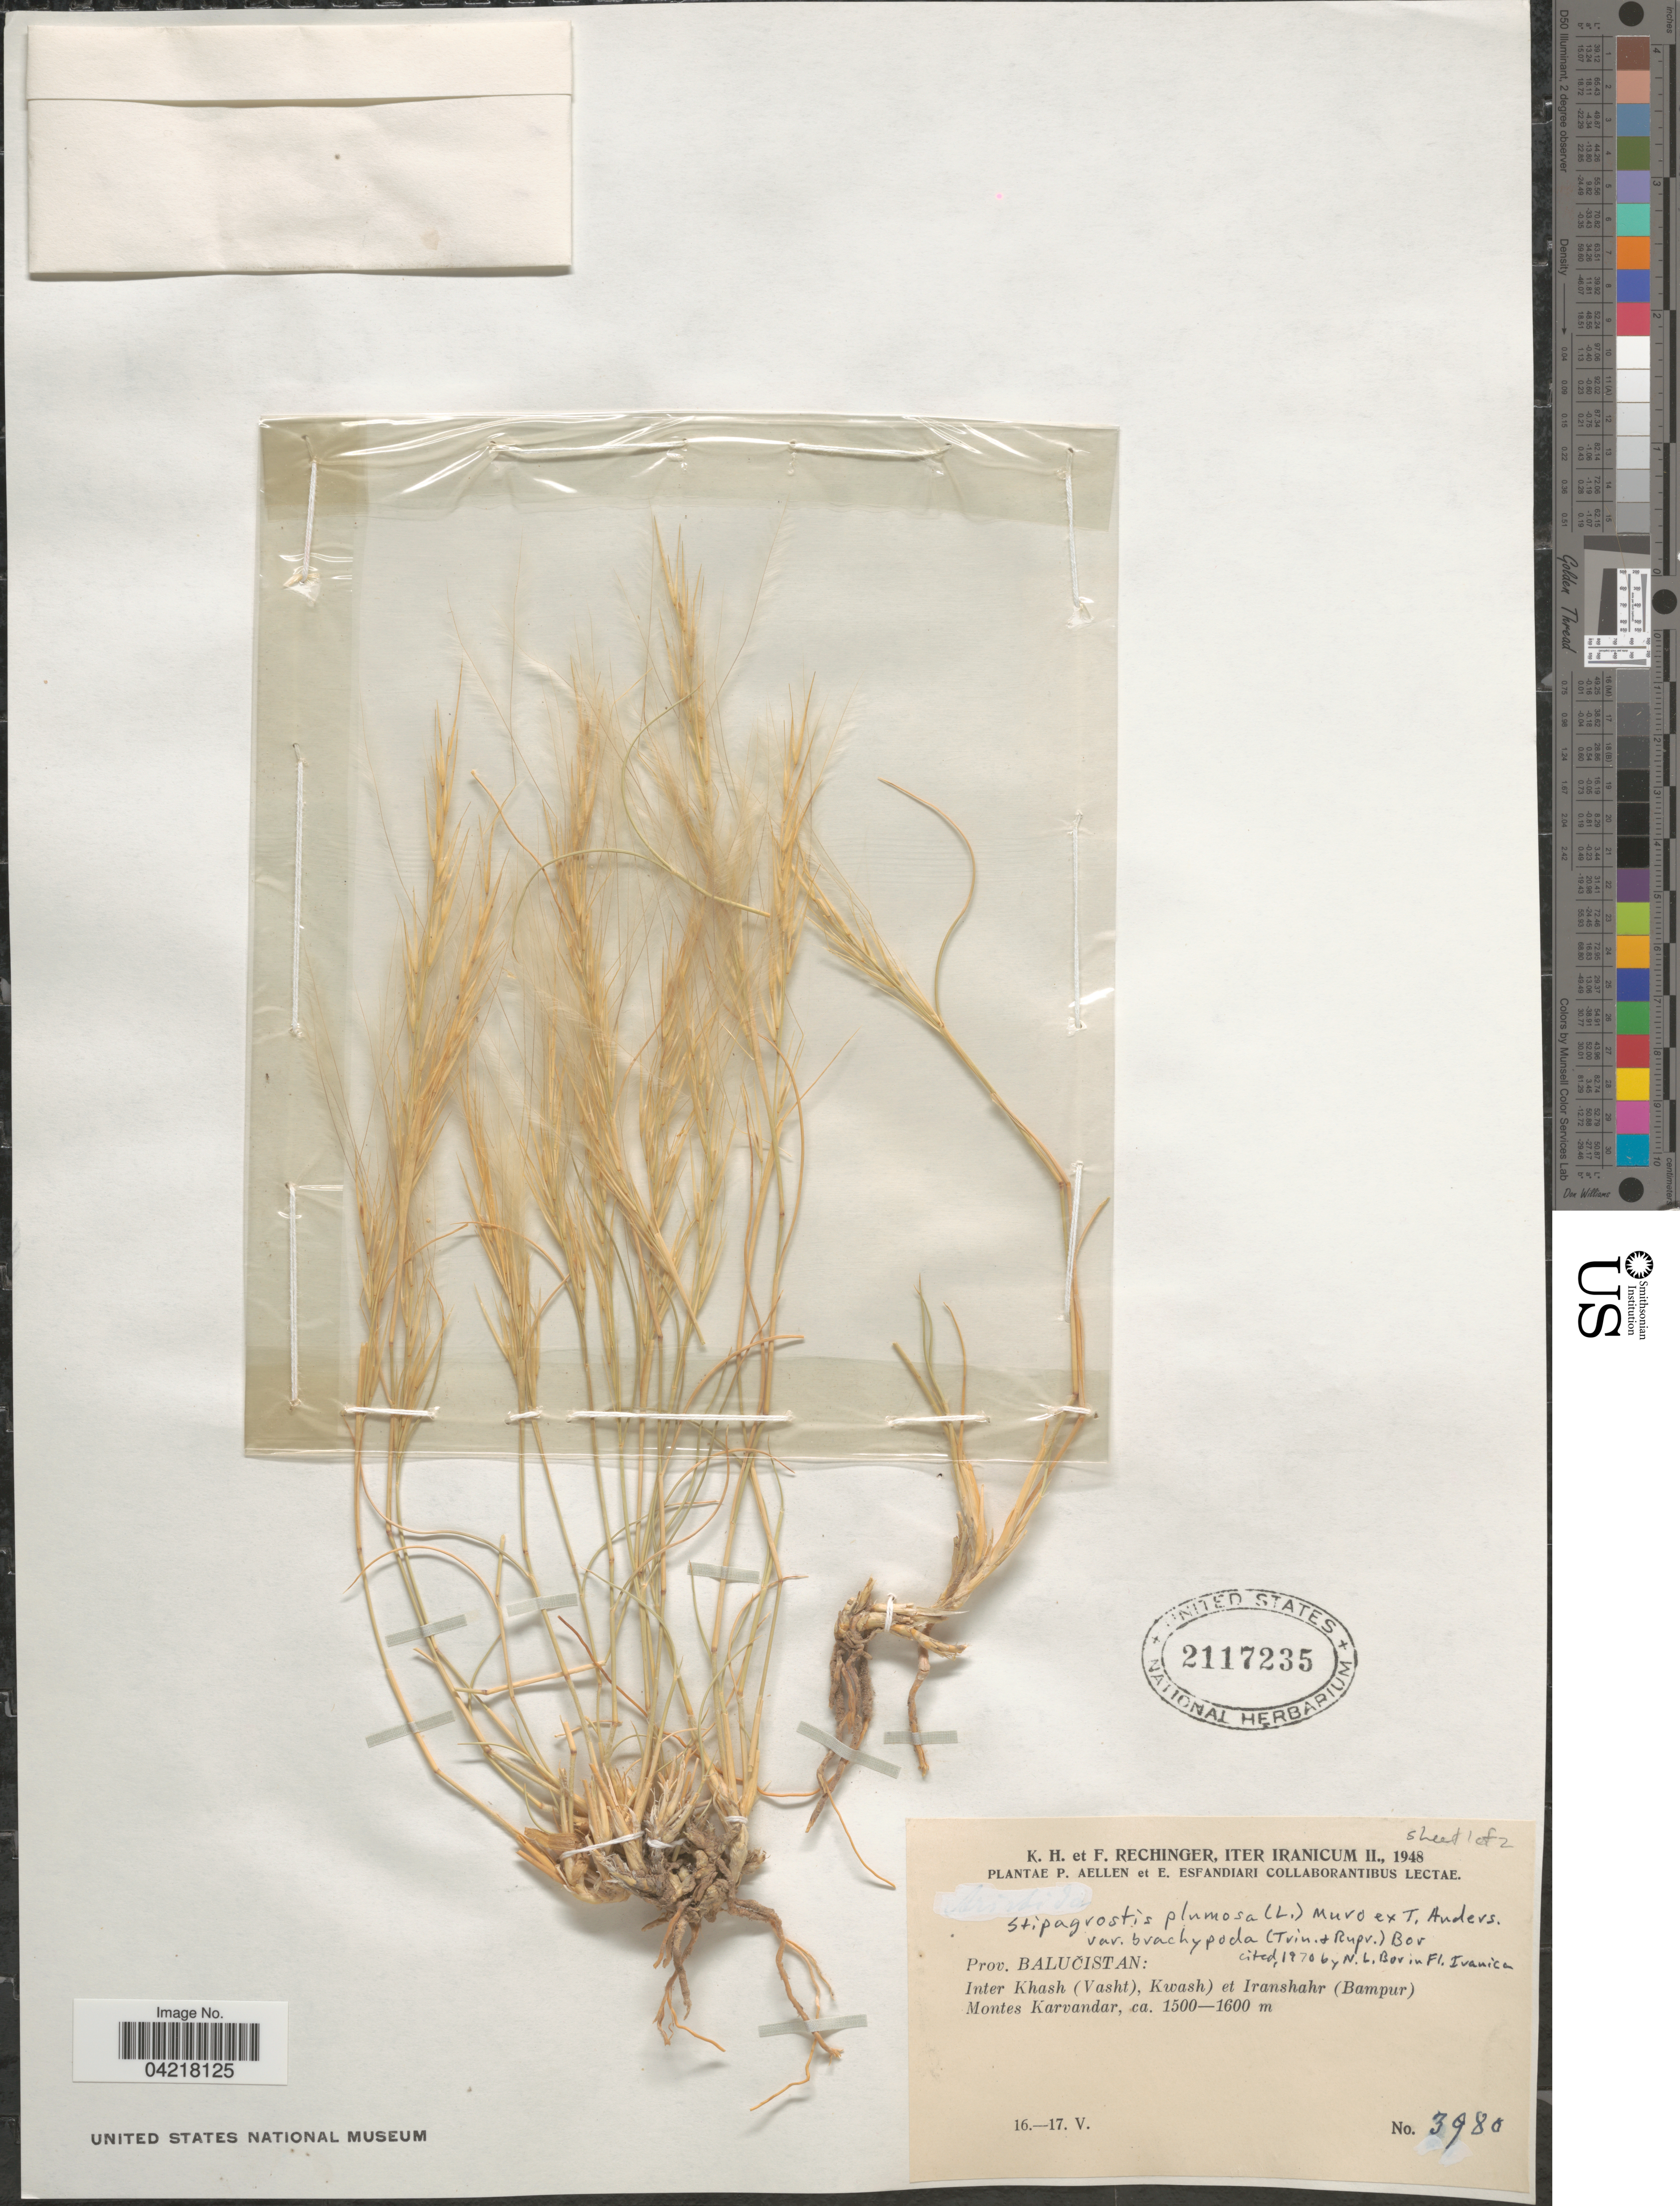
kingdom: Plantae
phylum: Tracheophyta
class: Liliopsida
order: Poales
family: Poaceae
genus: Stipagrostis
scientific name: Stipagrostis plumosa var. brachypoda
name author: (Tausch) Bor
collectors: K. H. Rechinger & F. Rechinger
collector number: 3980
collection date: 1948-05-16/1948-05-17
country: Iran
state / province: Sistan and Baluchistan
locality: Iter Iranicum II., 1948. Prov. Balučistan: Inter Khash (Vasht), Kwash) et Iranshahr (Bampur). Montes Karvandar.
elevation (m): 1500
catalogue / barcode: US 2117235